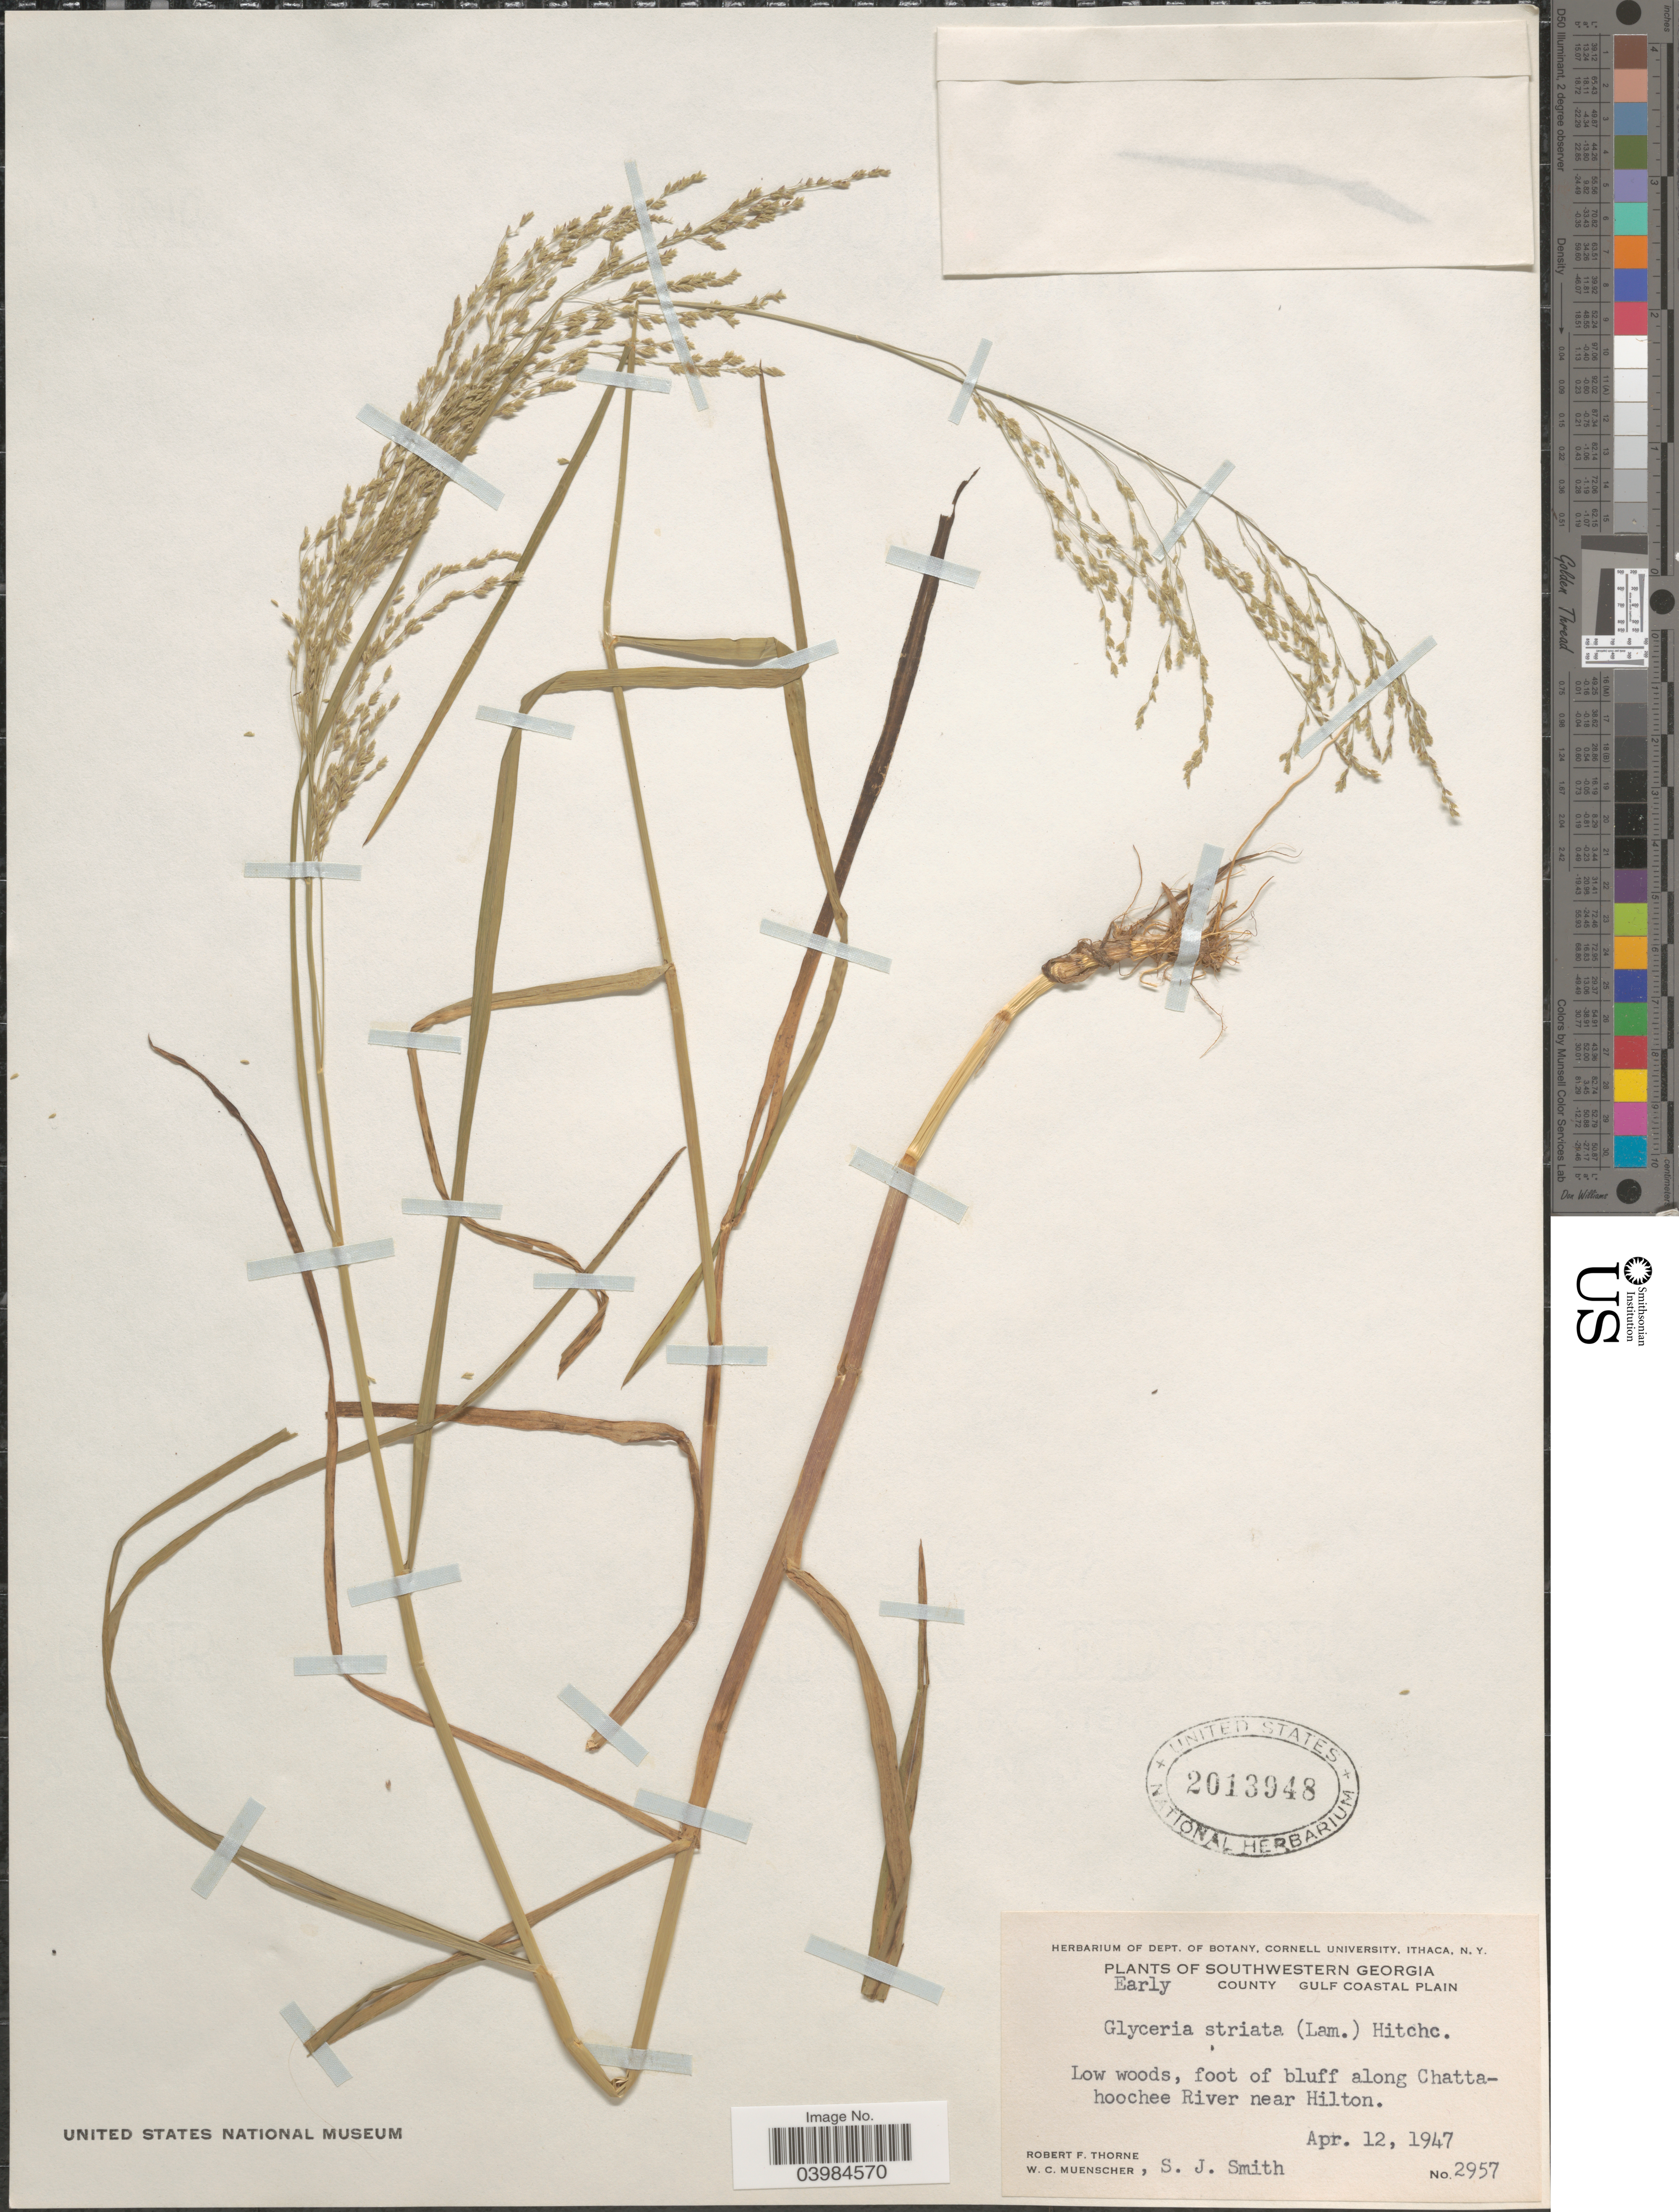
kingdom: Plantae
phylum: Tracheophyta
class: Liliopsida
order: Poales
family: Poaceae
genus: Glyceria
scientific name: Glyceria striata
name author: (Lam.) Hitchc.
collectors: R. F. Thorne, W. Muenscher & S. Smith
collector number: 2957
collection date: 1947-04-12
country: United States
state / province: Georgia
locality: Southwestern Georgia. Early county. Gulf Coastal Plain. Low woods, foot of bluff along Chattahooche River near Hilton.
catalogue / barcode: US 2013948